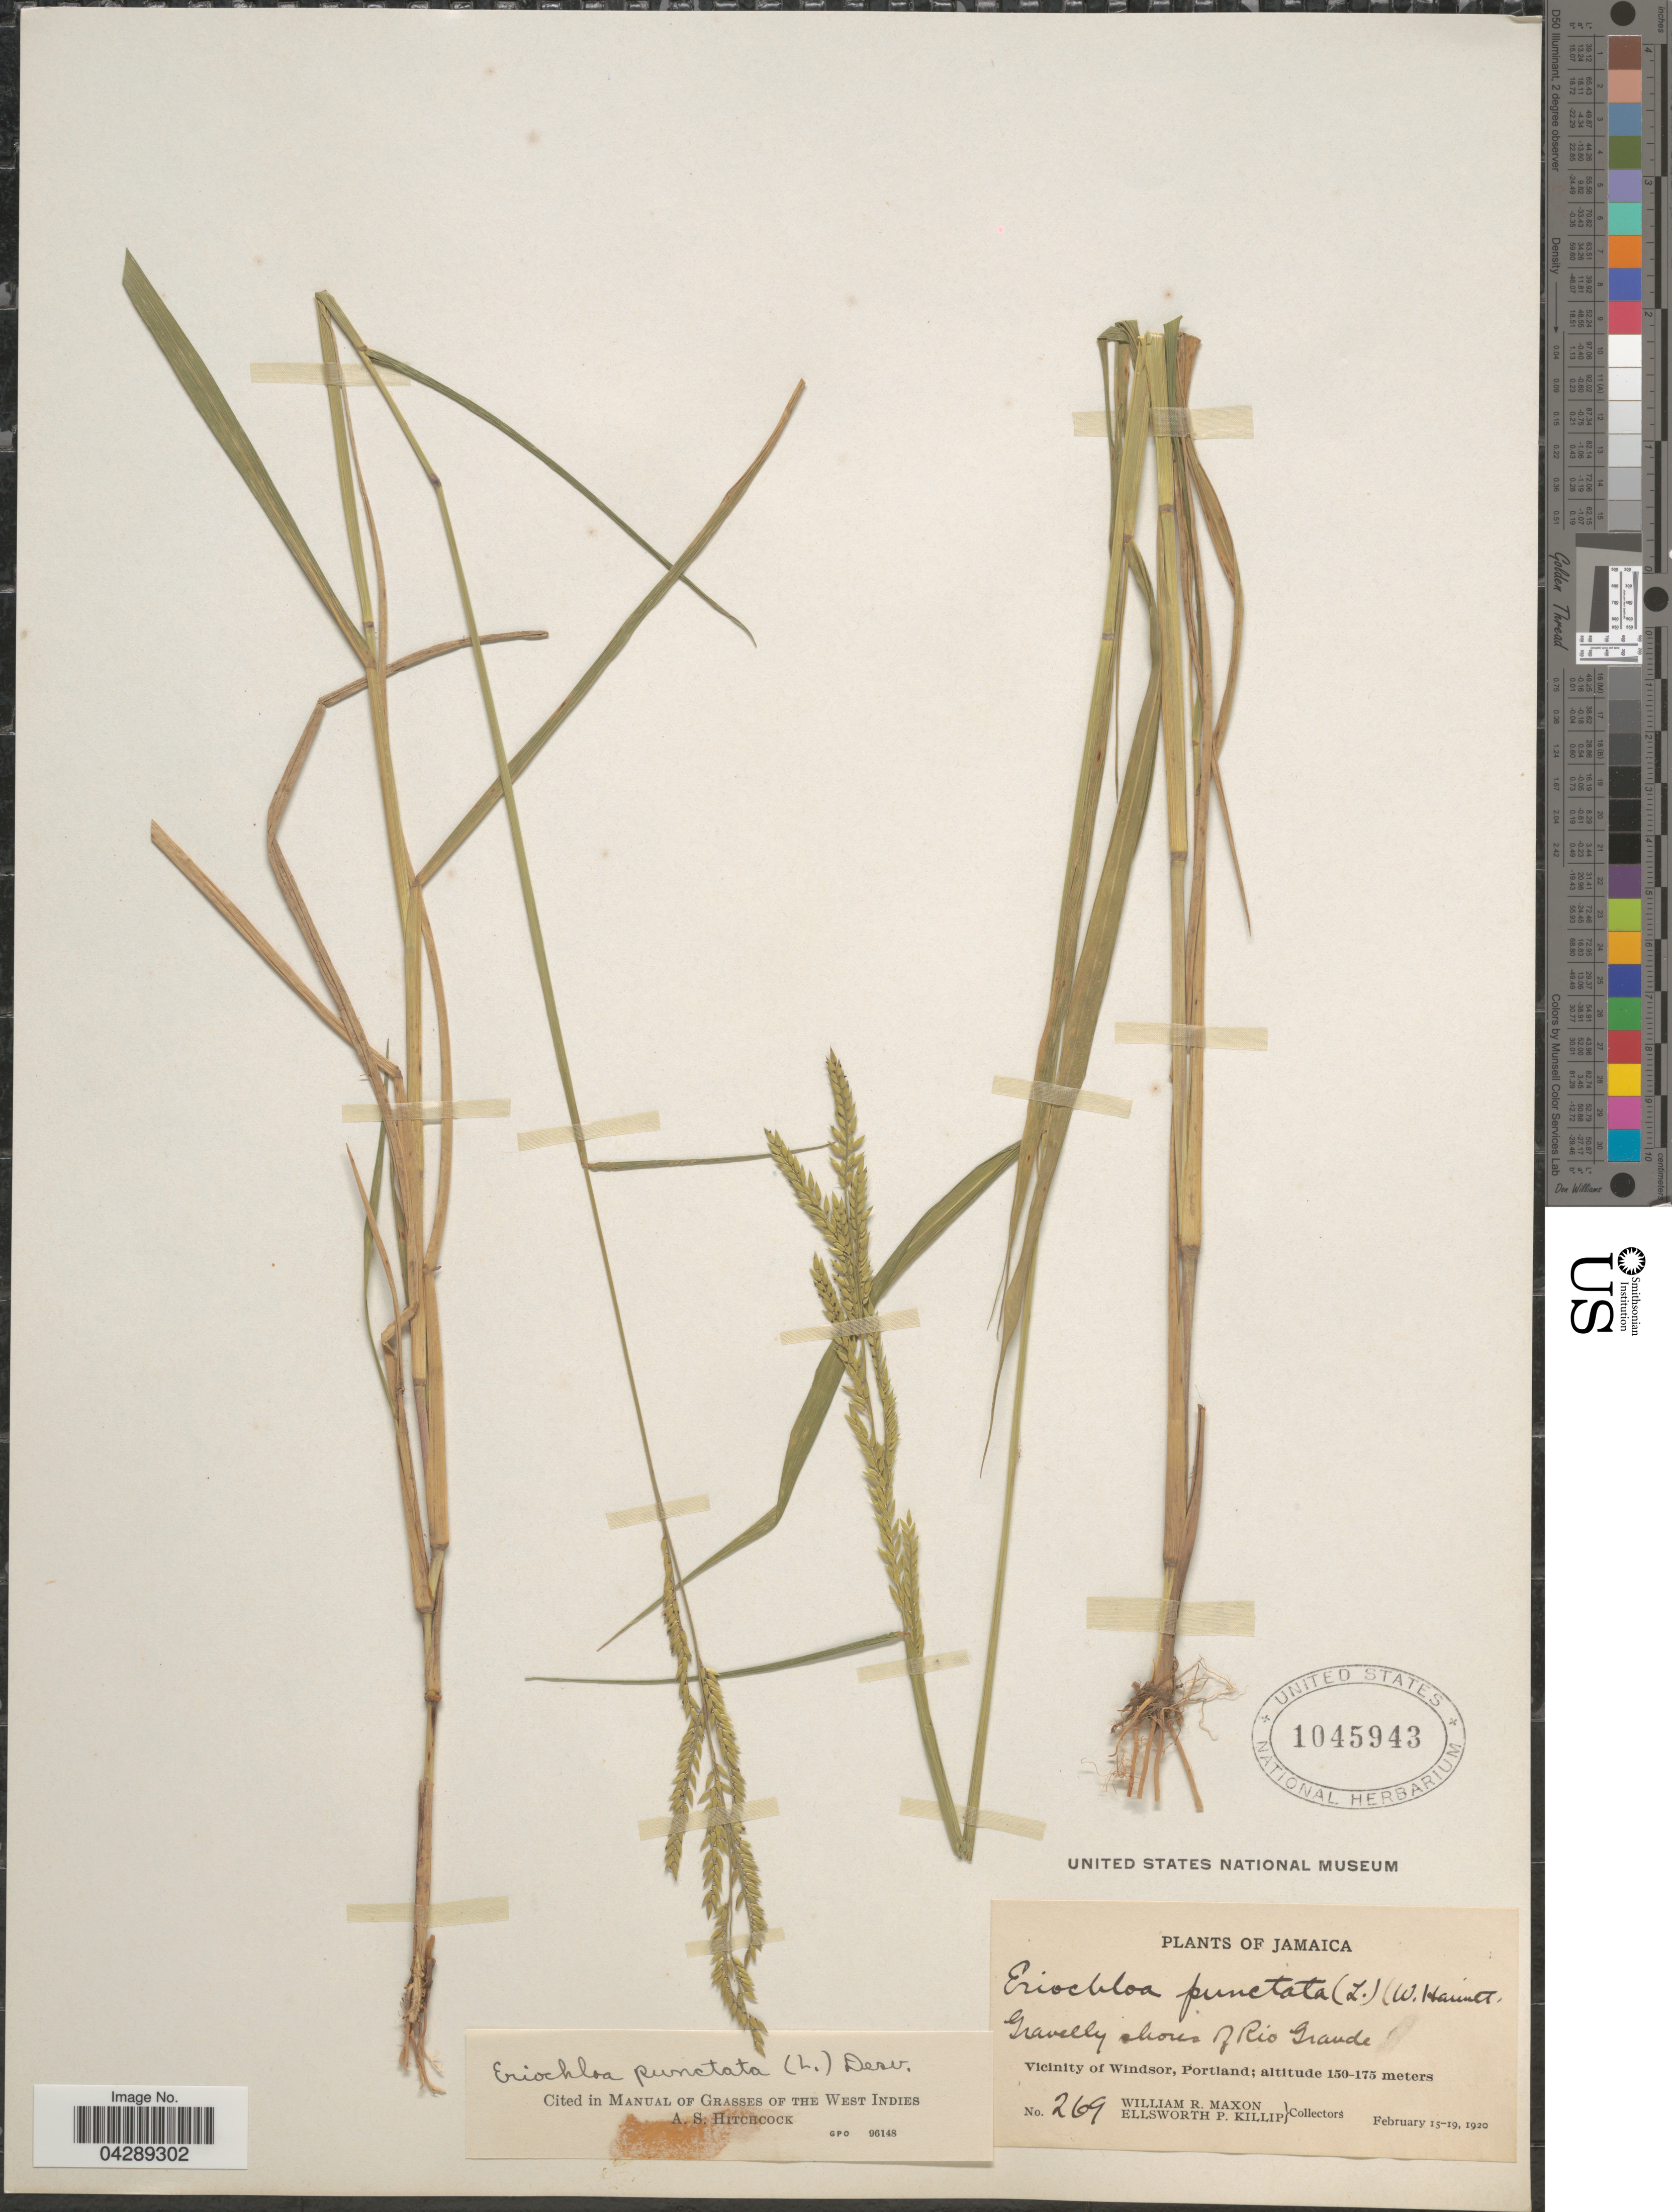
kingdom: Plantae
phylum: Tracheophyta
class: Liliopsida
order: Poales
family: Poaceae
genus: Eriochloa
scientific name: Eriochloa punctata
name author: (L.) Desv. ex Ham.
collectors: W. R. Maxon & E. P. Killip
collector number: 269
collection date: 1920-02-15/1920-02-19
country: Jamaica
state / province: Portland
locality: Gravelly shores of Rio Grande. Vicinity of Windsor.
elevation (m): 150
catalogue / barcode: US 1045943